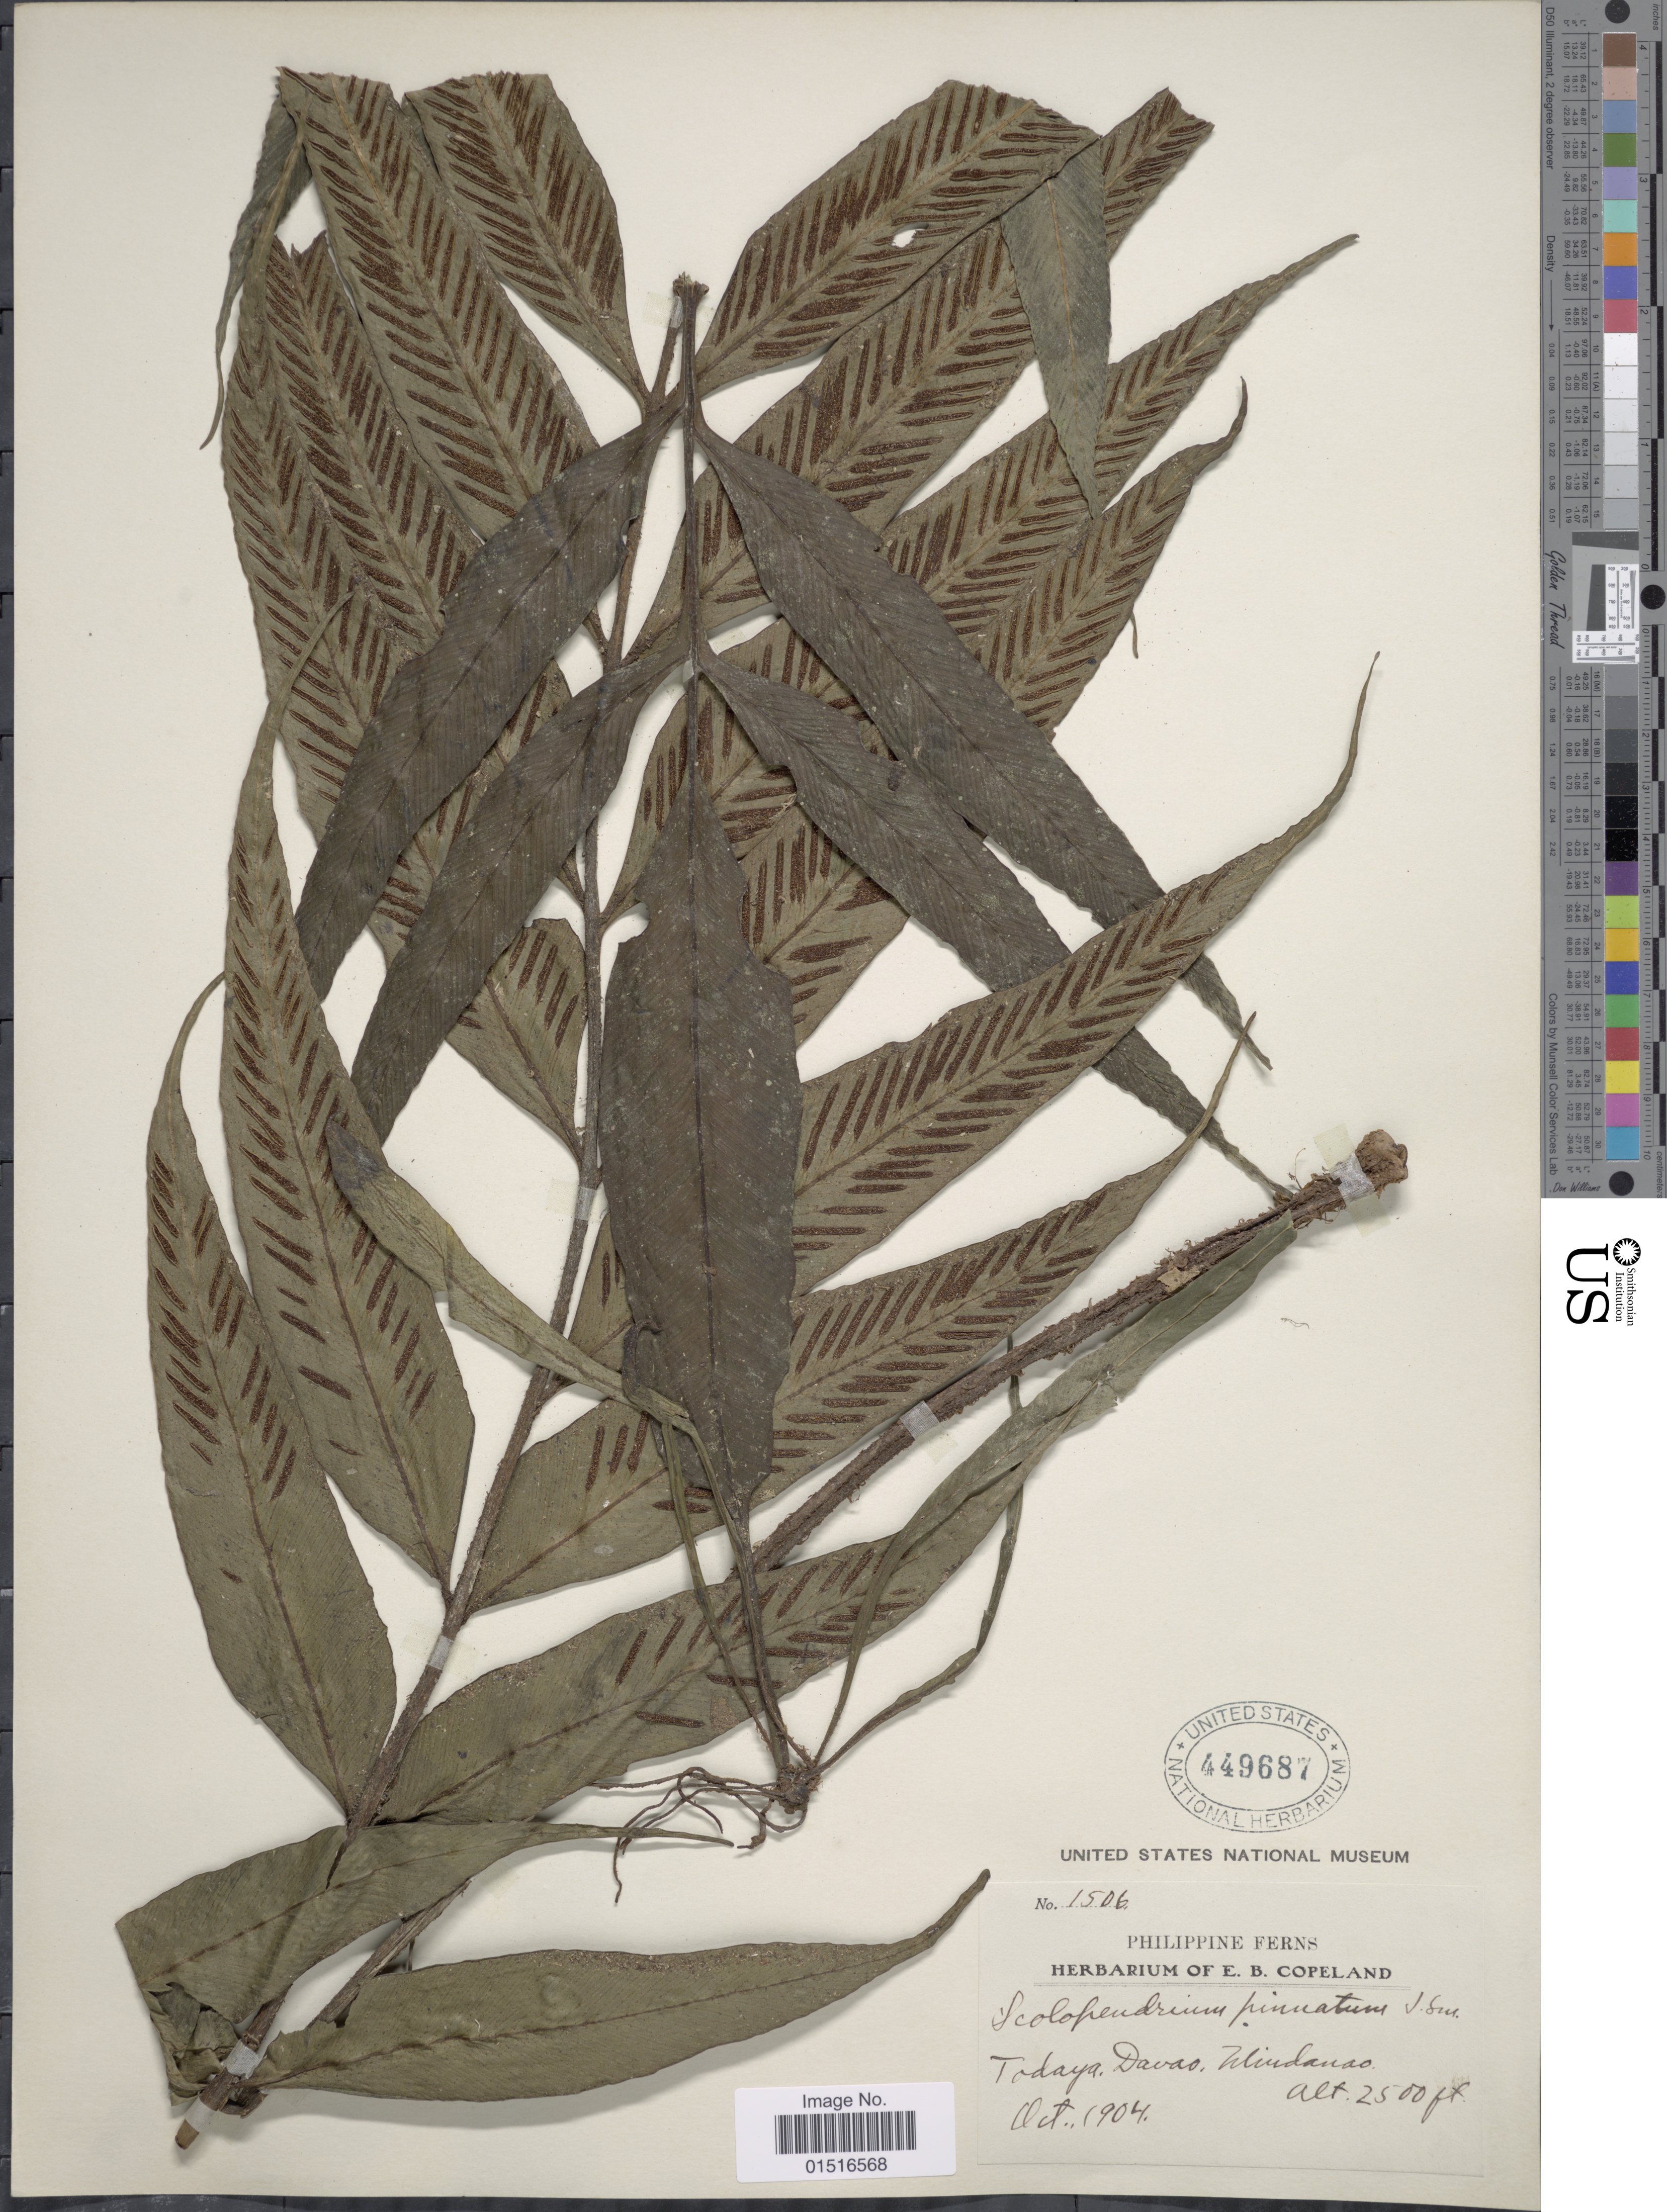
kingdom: Plantae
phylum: Tracheophyta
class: Polypodiopsida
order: Polypodiales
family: Aspleniaceae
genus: Asplenium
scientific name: Asplenium longifolium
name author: D. Don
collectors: ex herb. E. B. Copeland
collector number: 1506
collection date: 1904-10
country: Philippines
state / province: Davao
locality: Todaya, Davao, Mindanao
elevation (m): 762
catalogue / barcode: US 449687